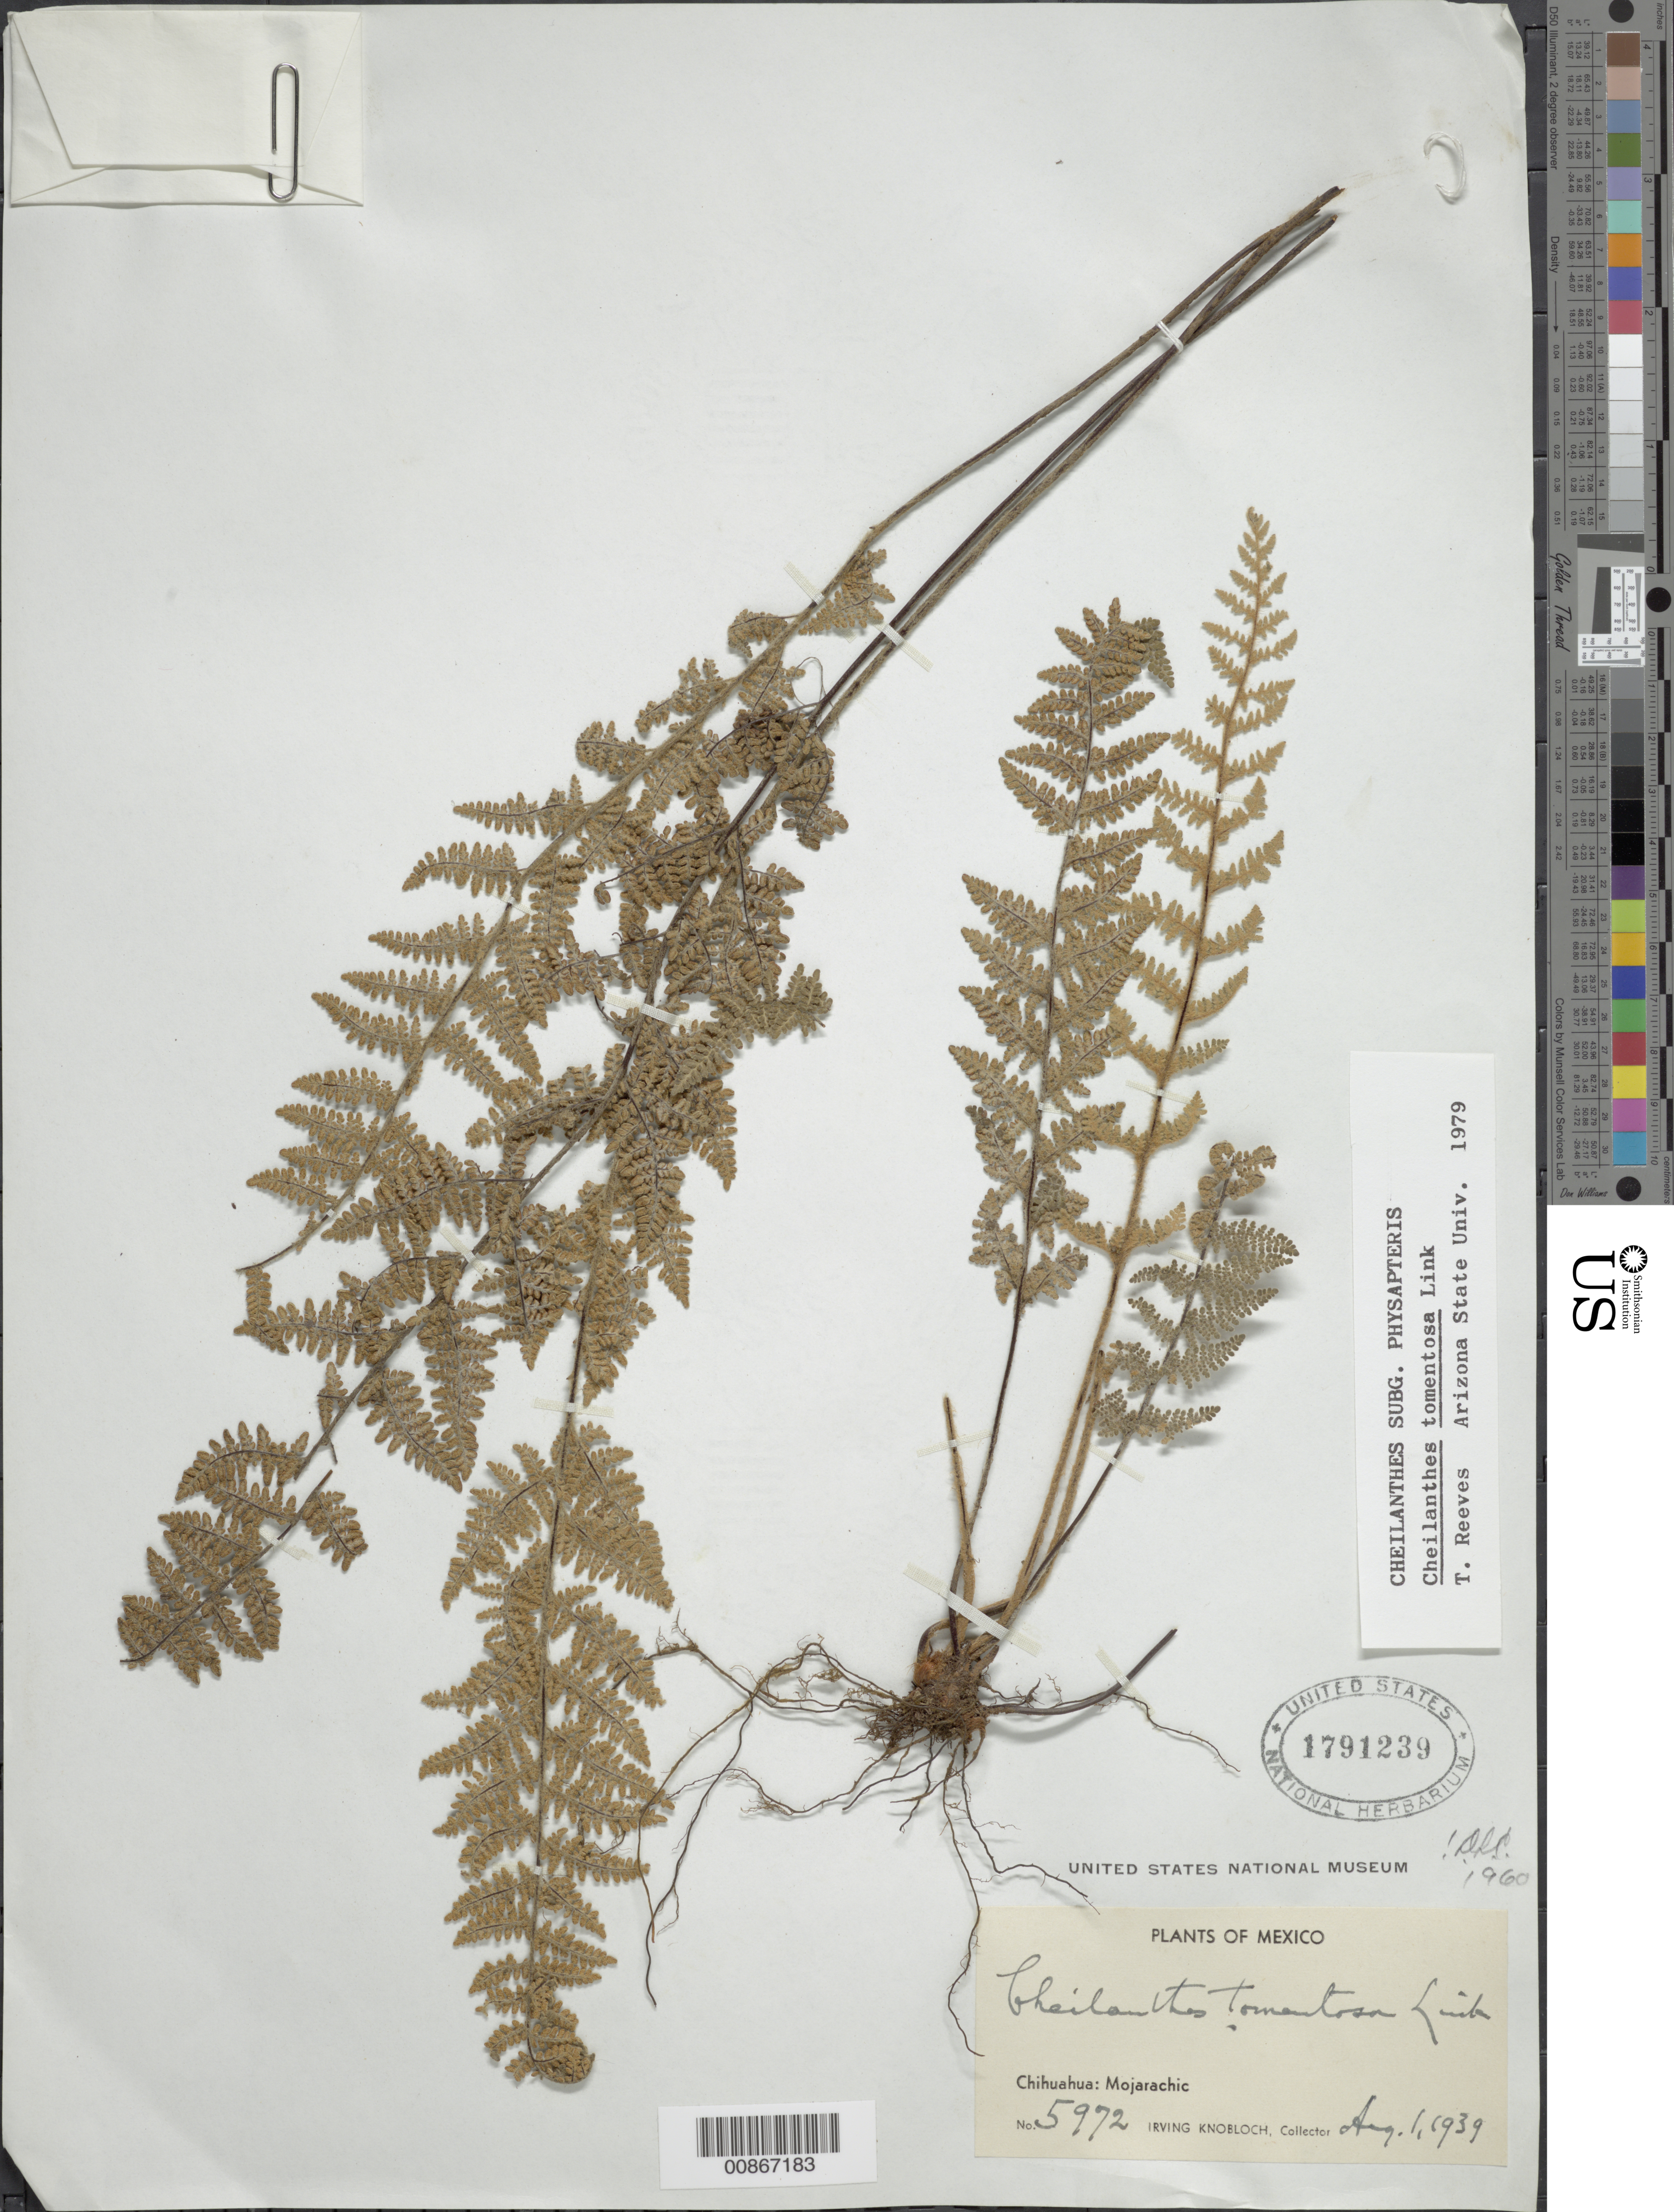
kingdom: Plantae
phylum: Tracheophyta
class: Polypodiopsida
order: Polypodiales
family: Pteridaceae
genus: Myriopteris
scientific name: Myriopteris tomentosa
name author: (Link) Fée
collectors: I. W. Knobloch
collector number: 5972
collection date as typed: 01 Aug 1939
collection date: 1939-08-01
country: Mexico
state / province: Chihuahua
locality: Mojarachic, Chihuahua.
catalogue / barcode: US 1791239